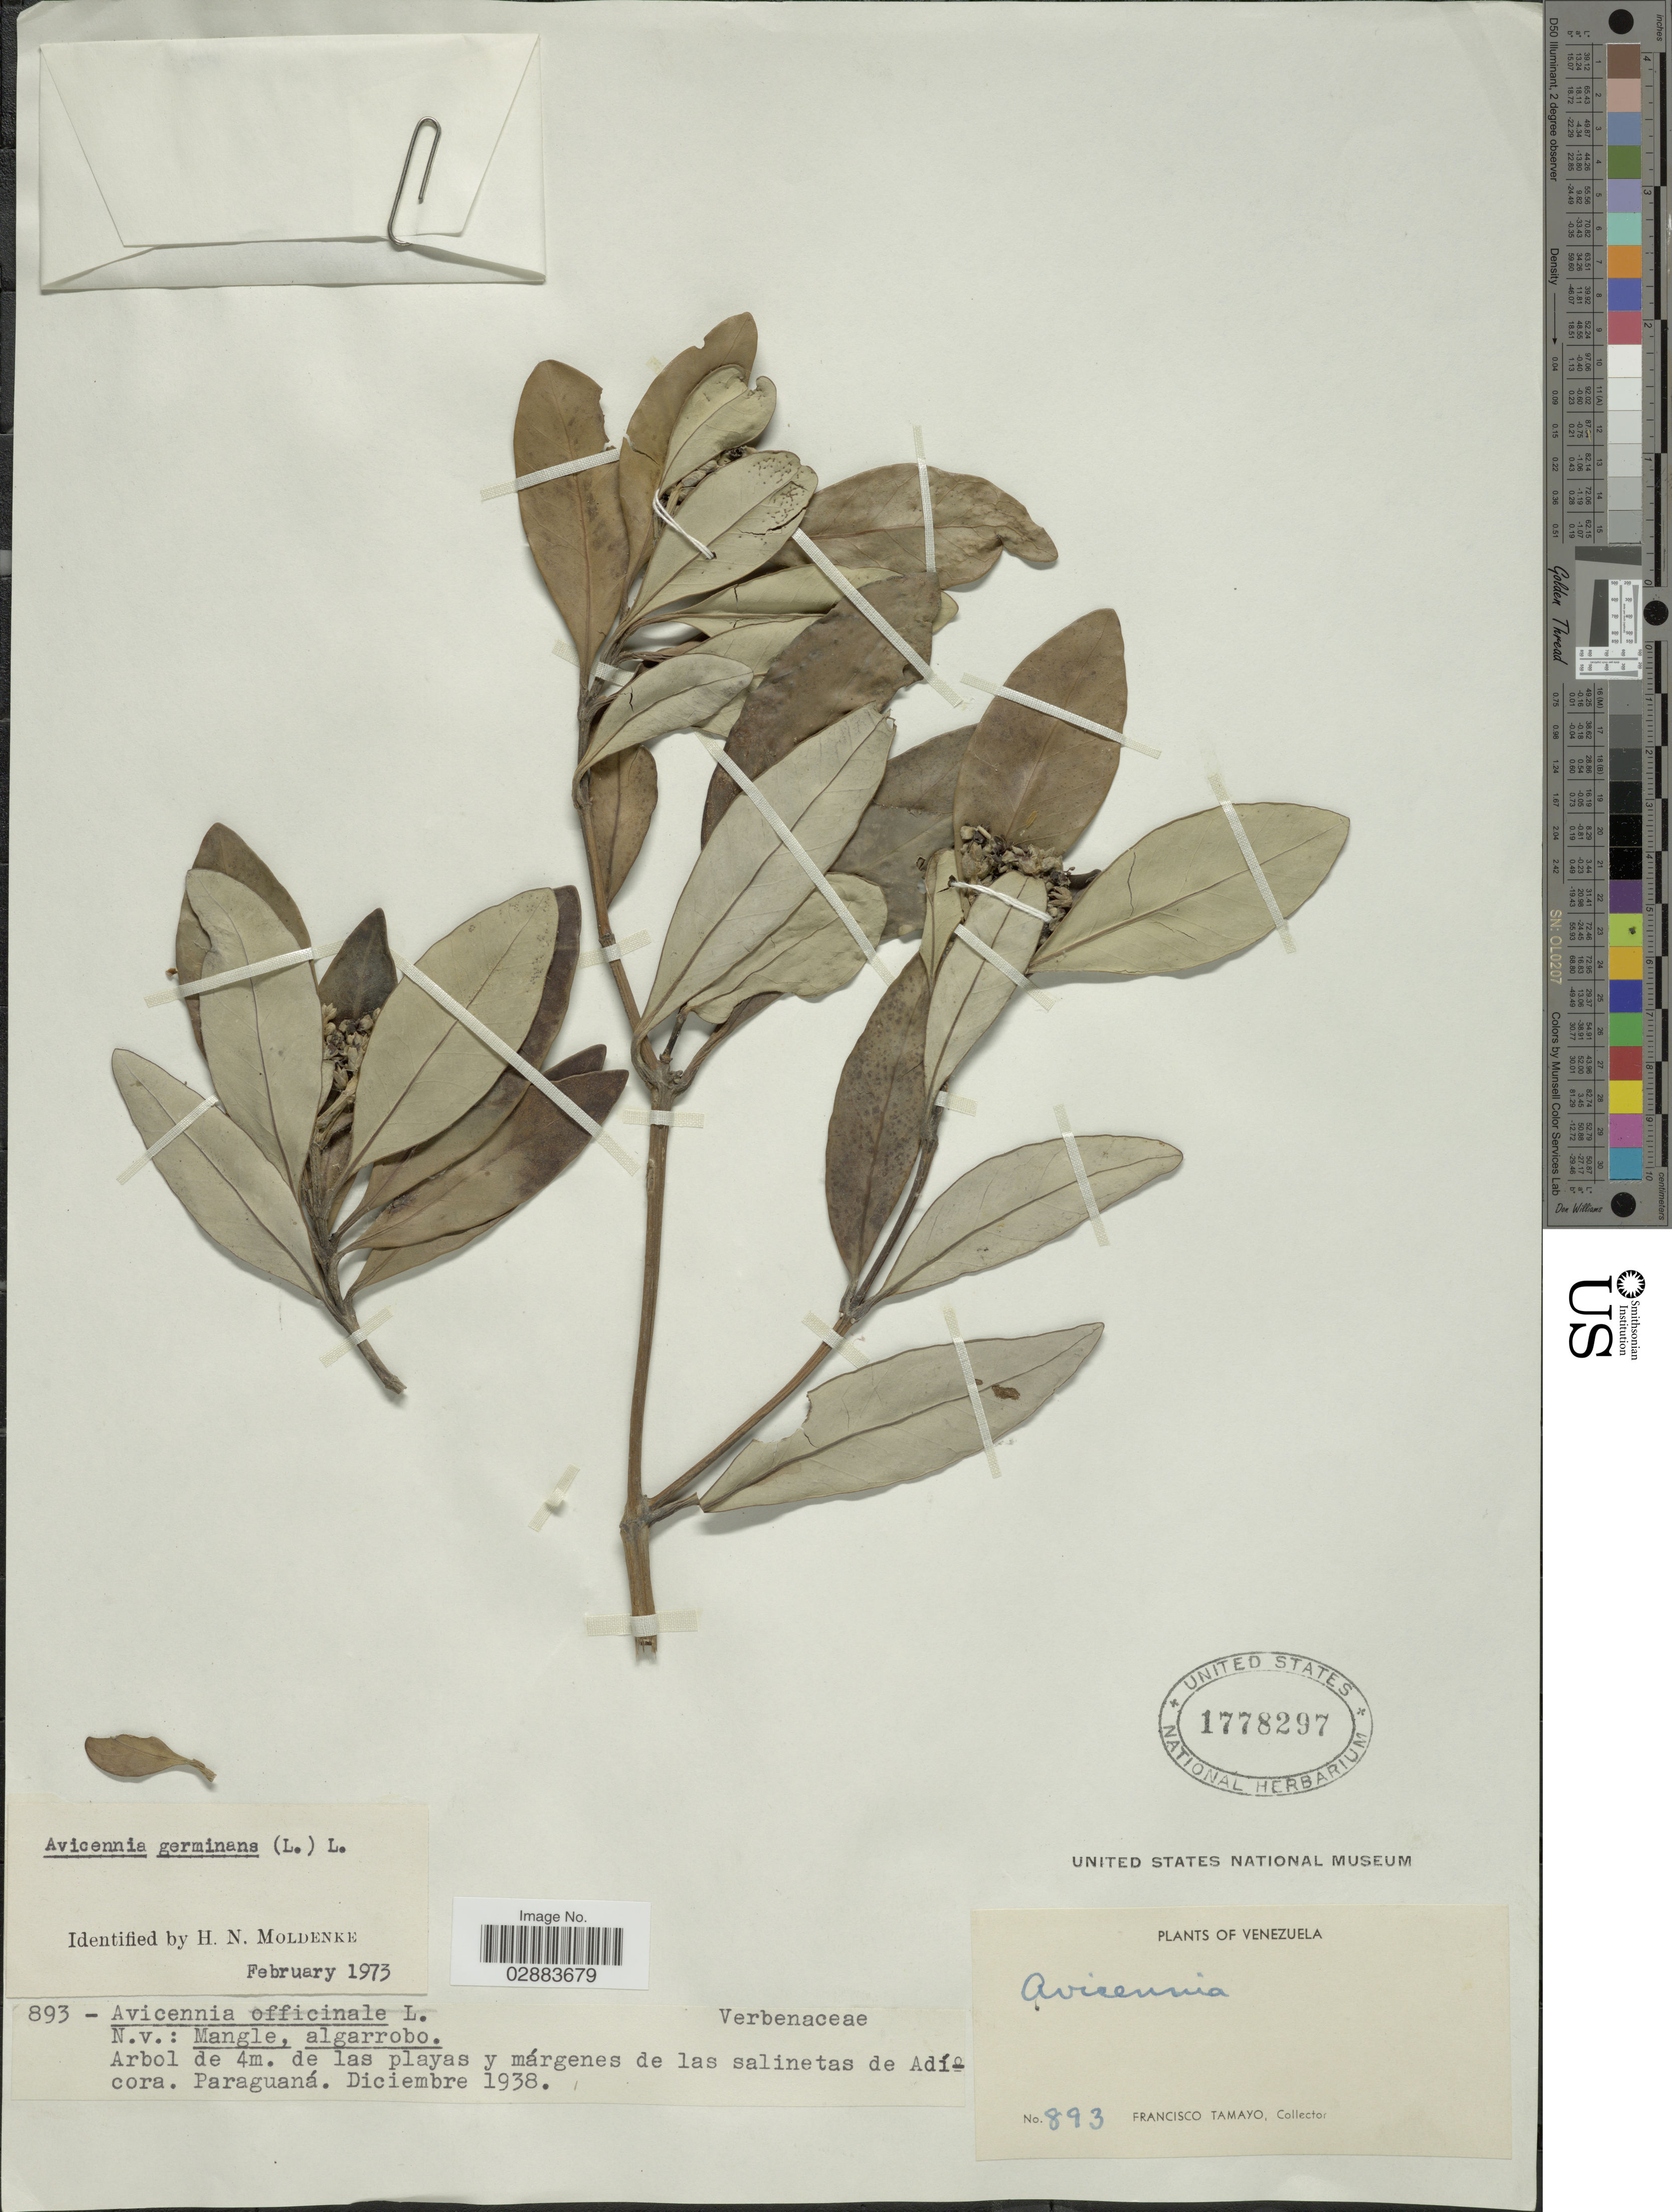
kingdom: Plantae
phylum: Tracheophyta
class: Magnoliopsida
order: Lamiales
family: Acanthaceae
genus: Avicennia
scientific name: Avicennia germinans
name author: (L.) L.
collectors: F. Tamayo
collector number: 893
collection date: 1938-12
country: Venezuela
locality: Paraguaná.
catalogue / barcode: US 1778297